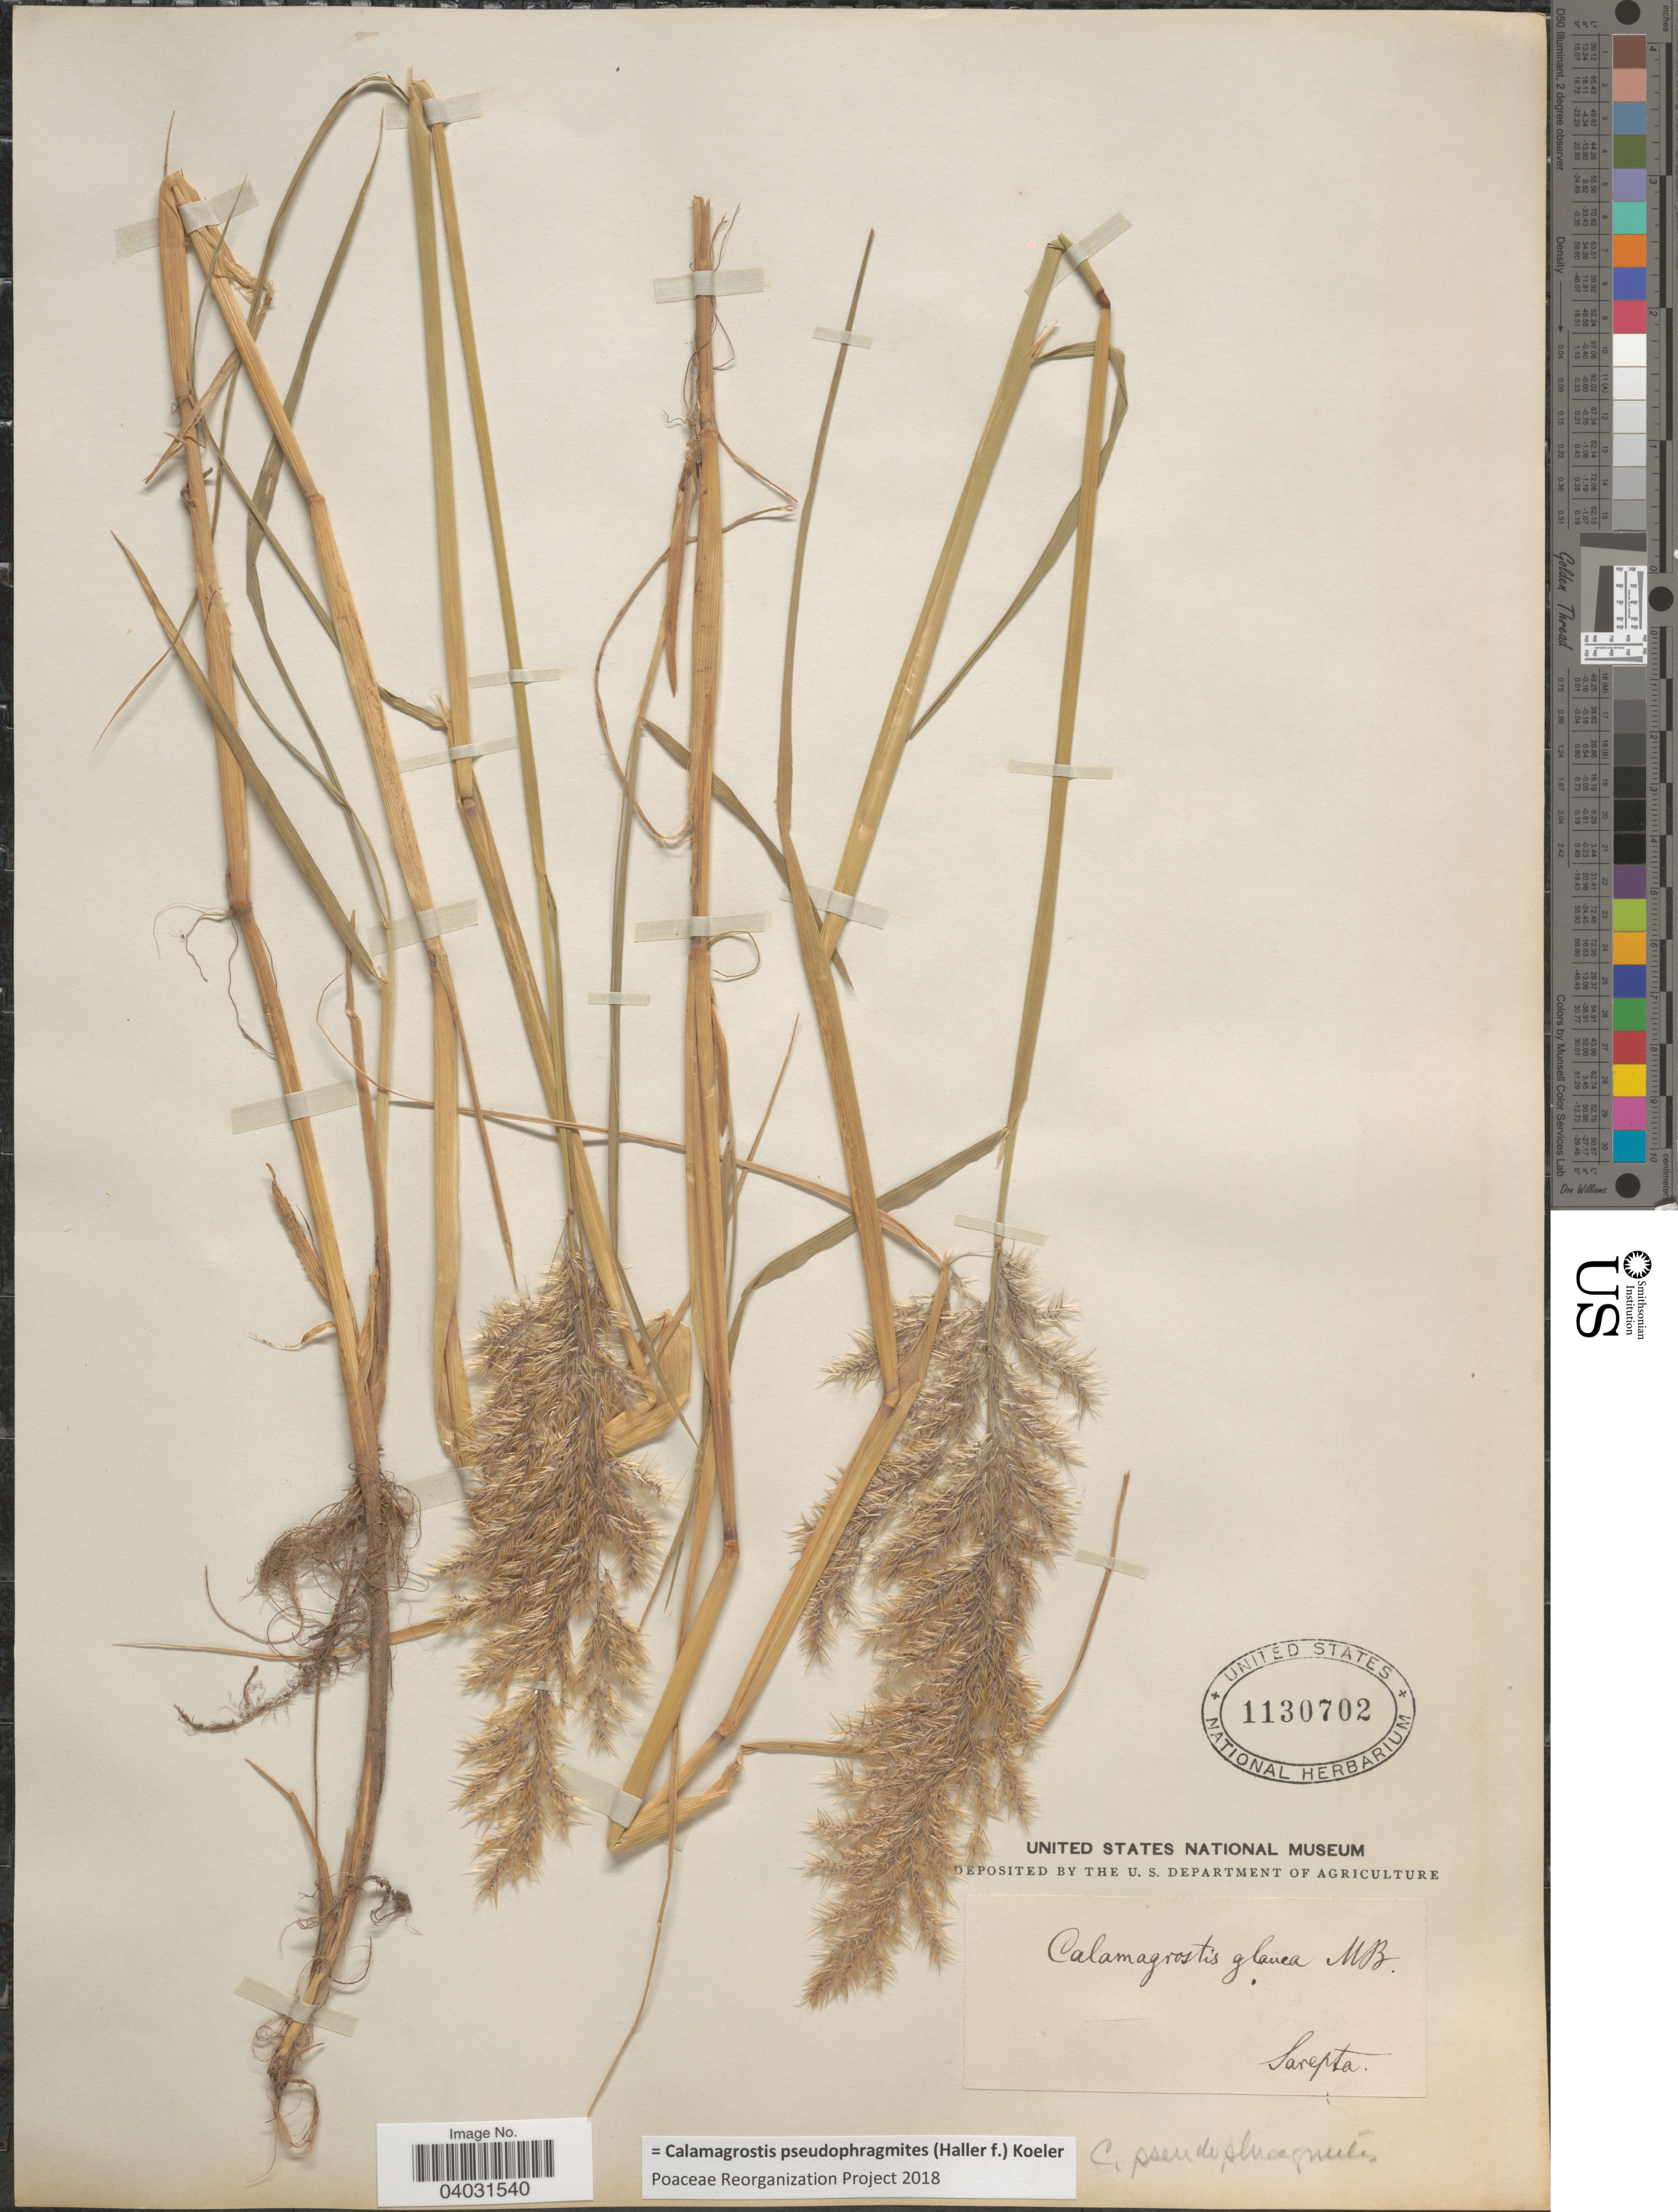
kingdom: Plantae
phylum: Tracheophyta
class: Liliopsida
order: Poales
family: Poaceae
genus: Calamagrostis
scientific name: Calamagrostis pseudophragmites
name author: (Haller f.) Koeler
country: Russian Federation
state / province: Volgograd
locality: Sarepta.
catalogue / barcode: US 1130702